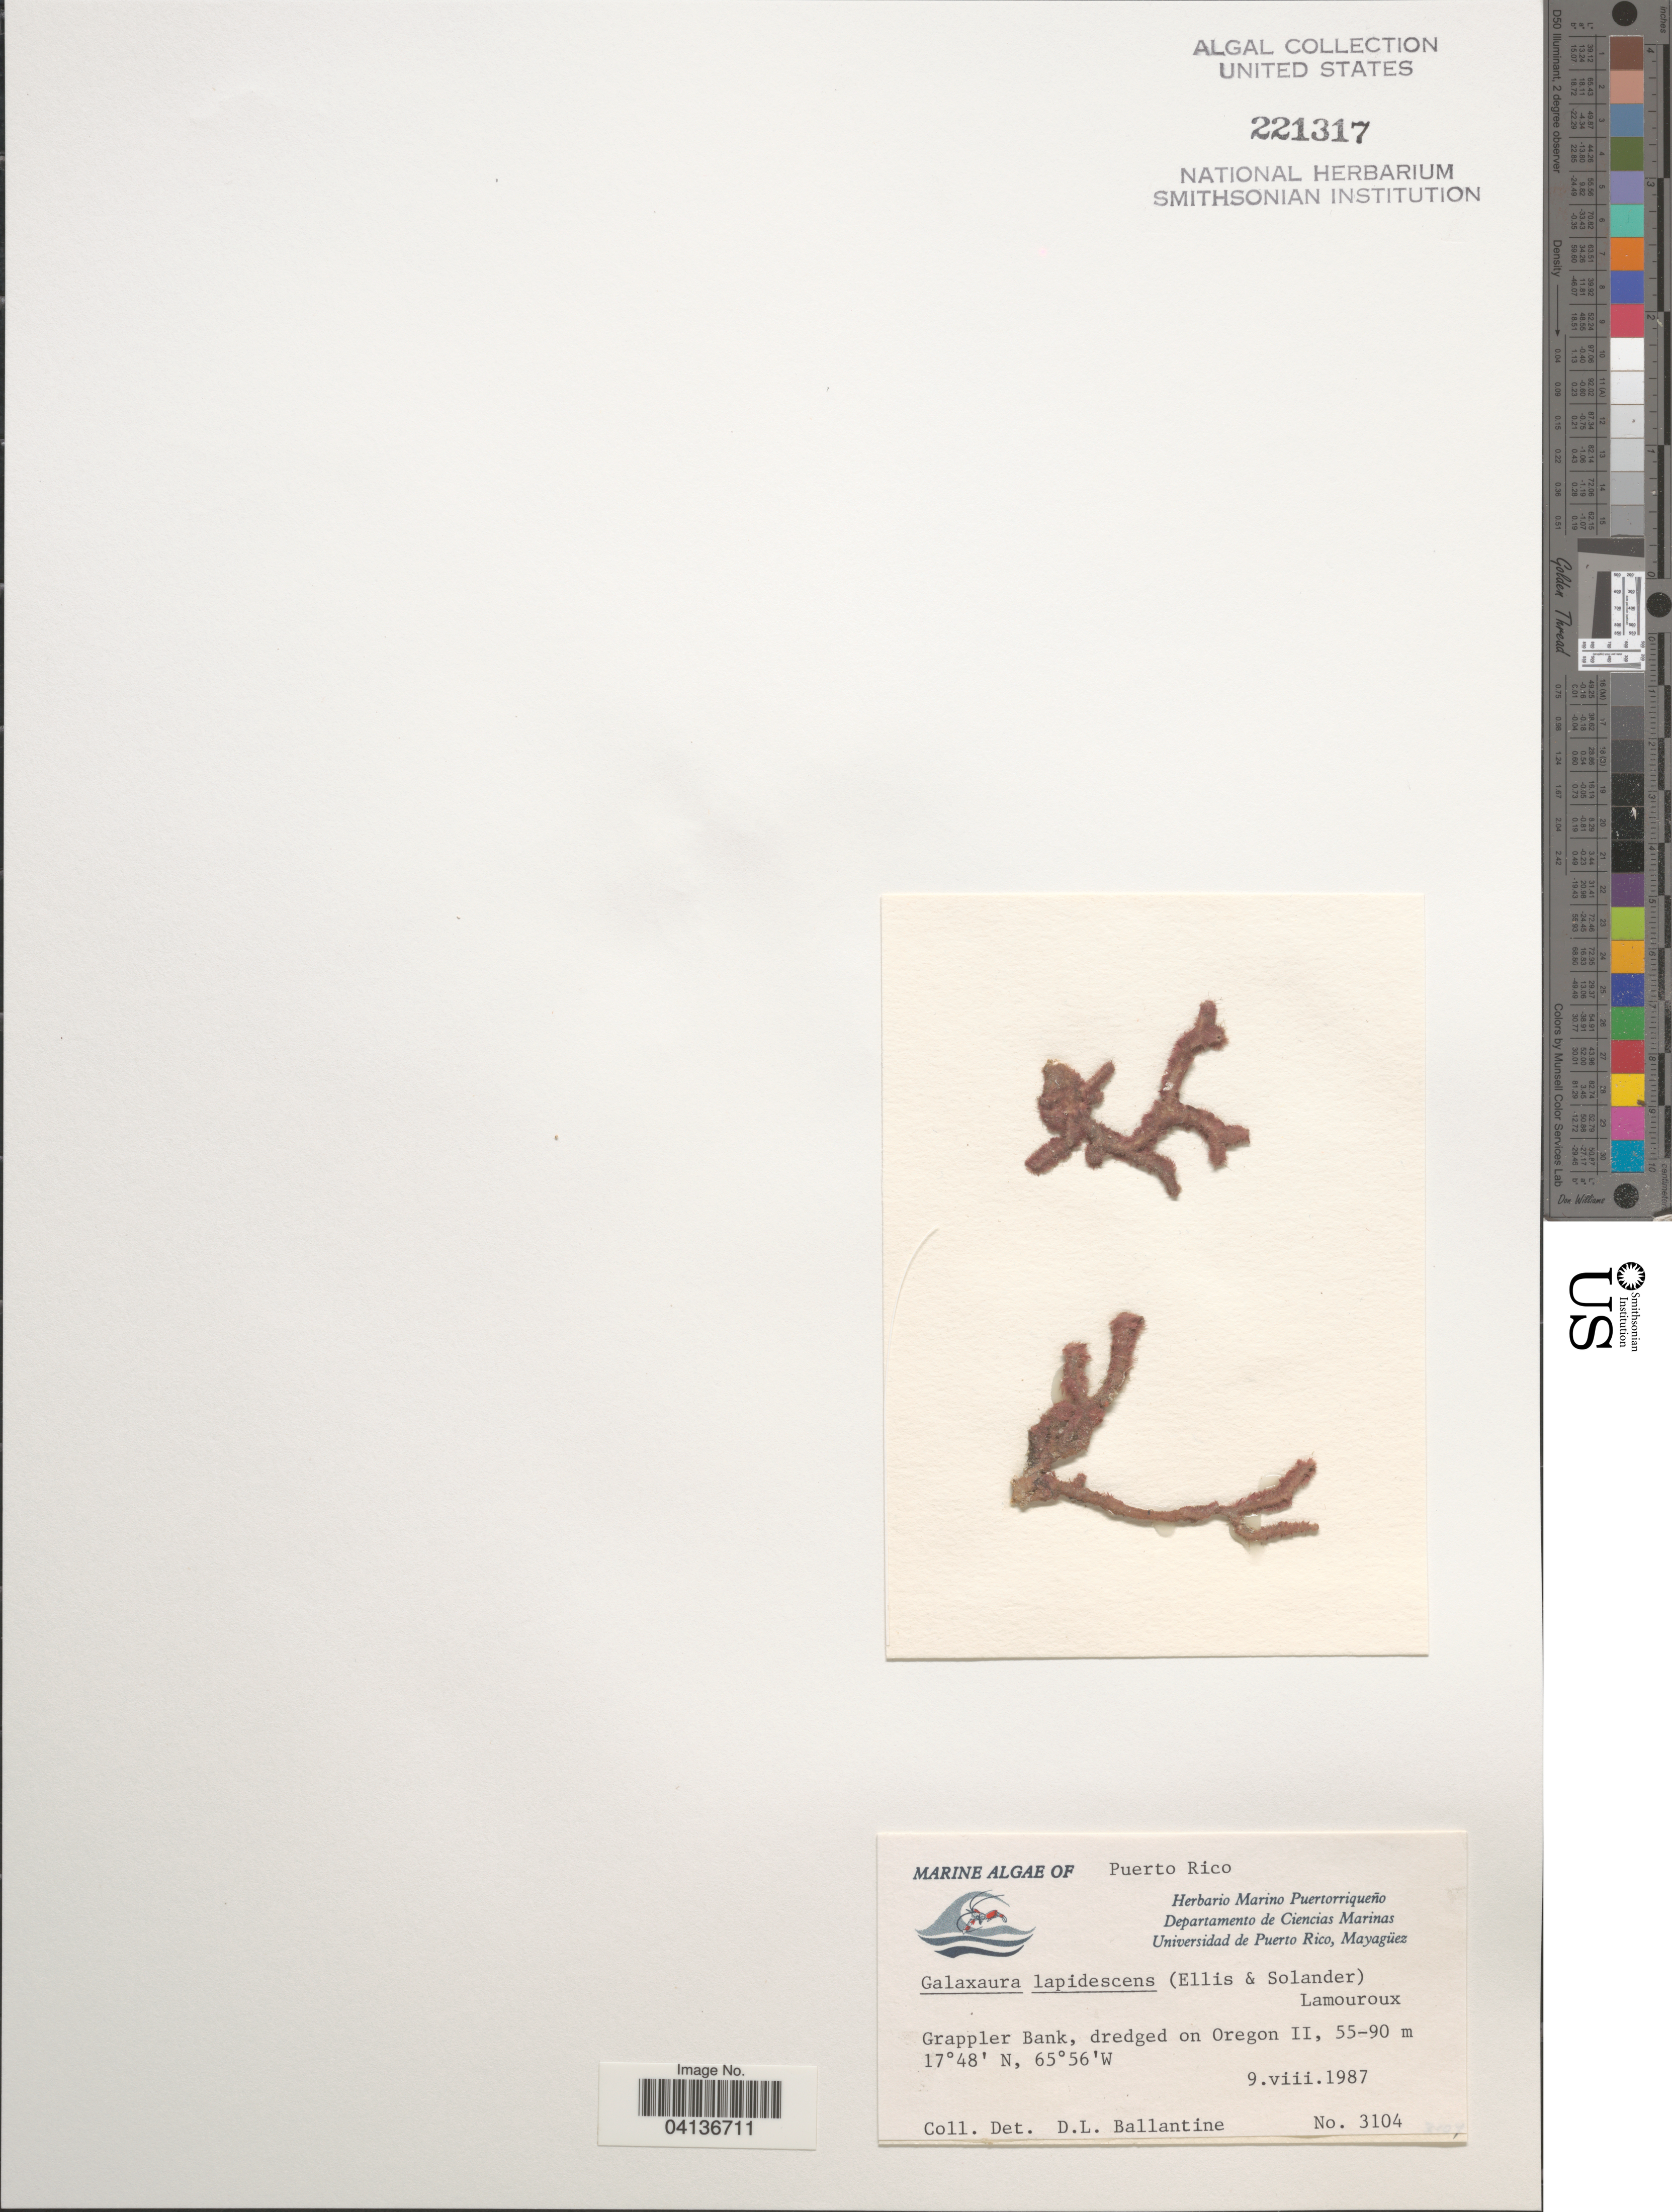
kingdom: Plantae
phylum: Rhodophyta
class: Florideophyceae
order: Nemaliales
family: Galaxauraceae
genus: Galaxaura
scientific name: Galaxaura rugosa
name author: (Ellis & Sol.) J.V.Lamouroux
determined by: Algae name updating Project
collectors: D.L. Ballantine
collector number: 3104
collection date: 1987-08-09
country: Puerto Rico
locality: Grappler Bank, dredged on Oregon II.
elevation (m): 55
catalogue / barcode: US 221317